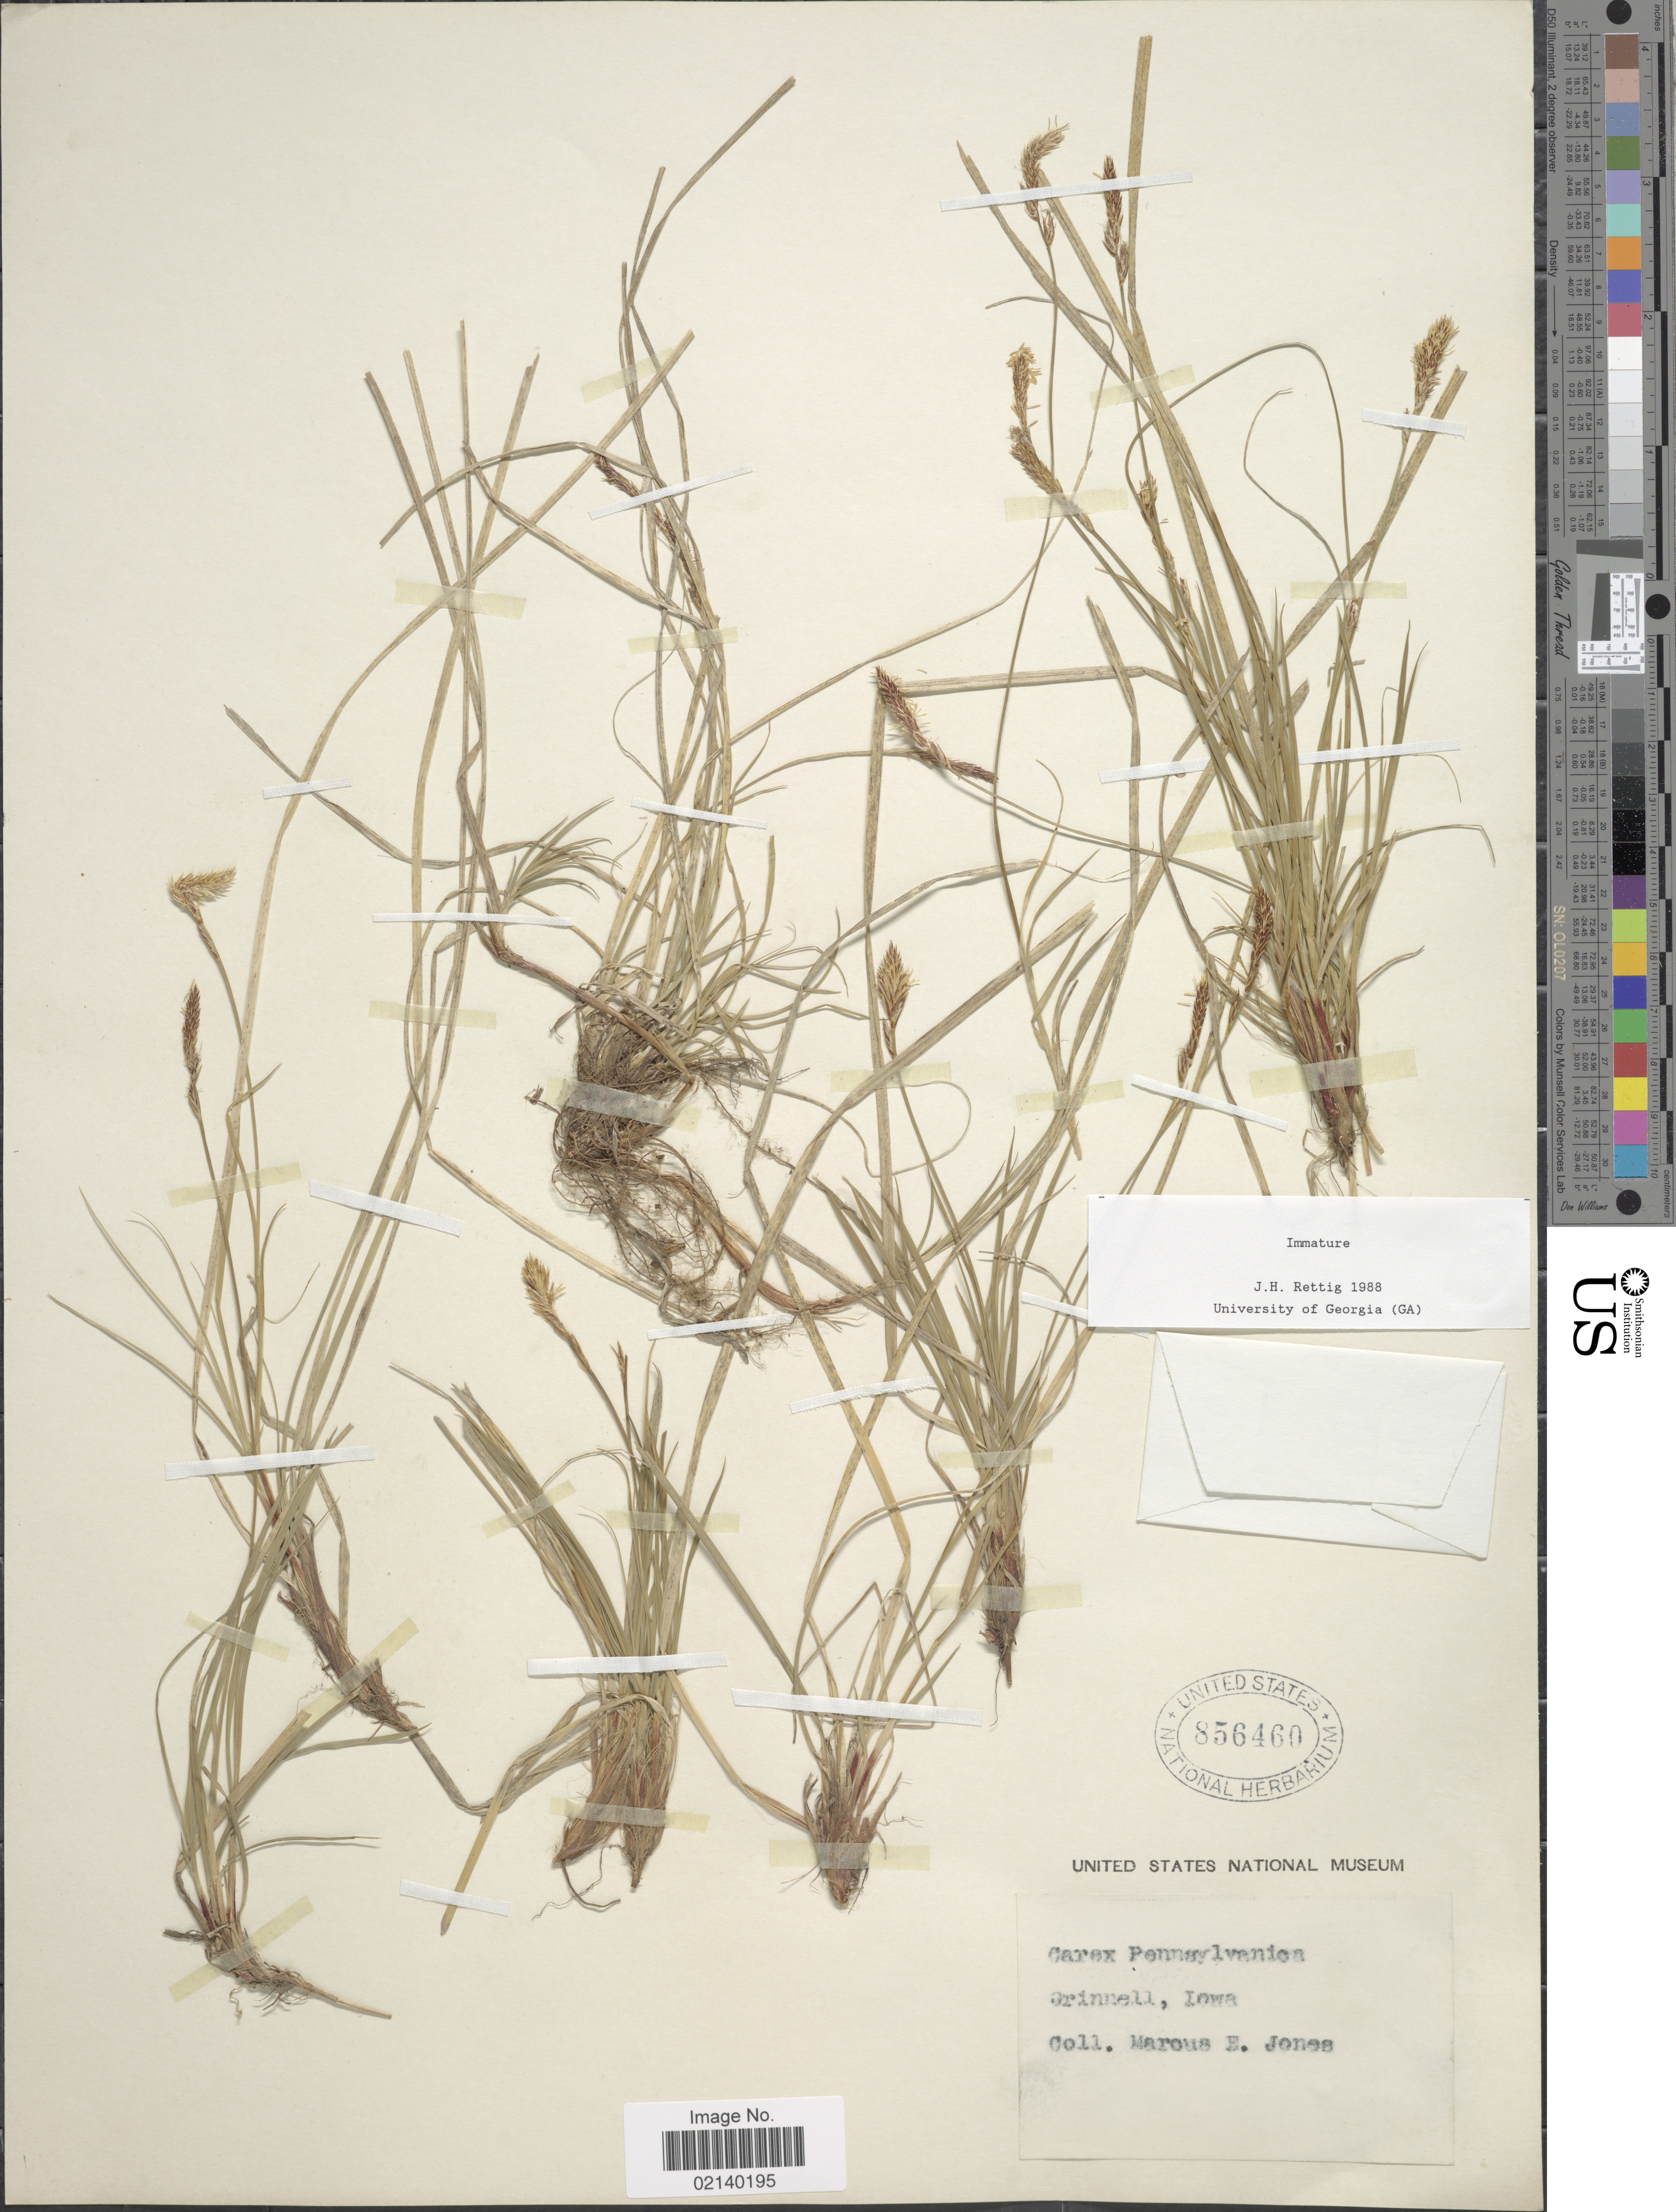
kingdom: Plantae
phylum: Tracheophyta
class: Liliopsida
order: Poales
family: Cyperaceae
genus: Carex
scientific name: Carex sp.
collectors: M. E. Jones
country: United States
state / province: Iowa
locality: Grinnell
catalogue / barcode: US 856460